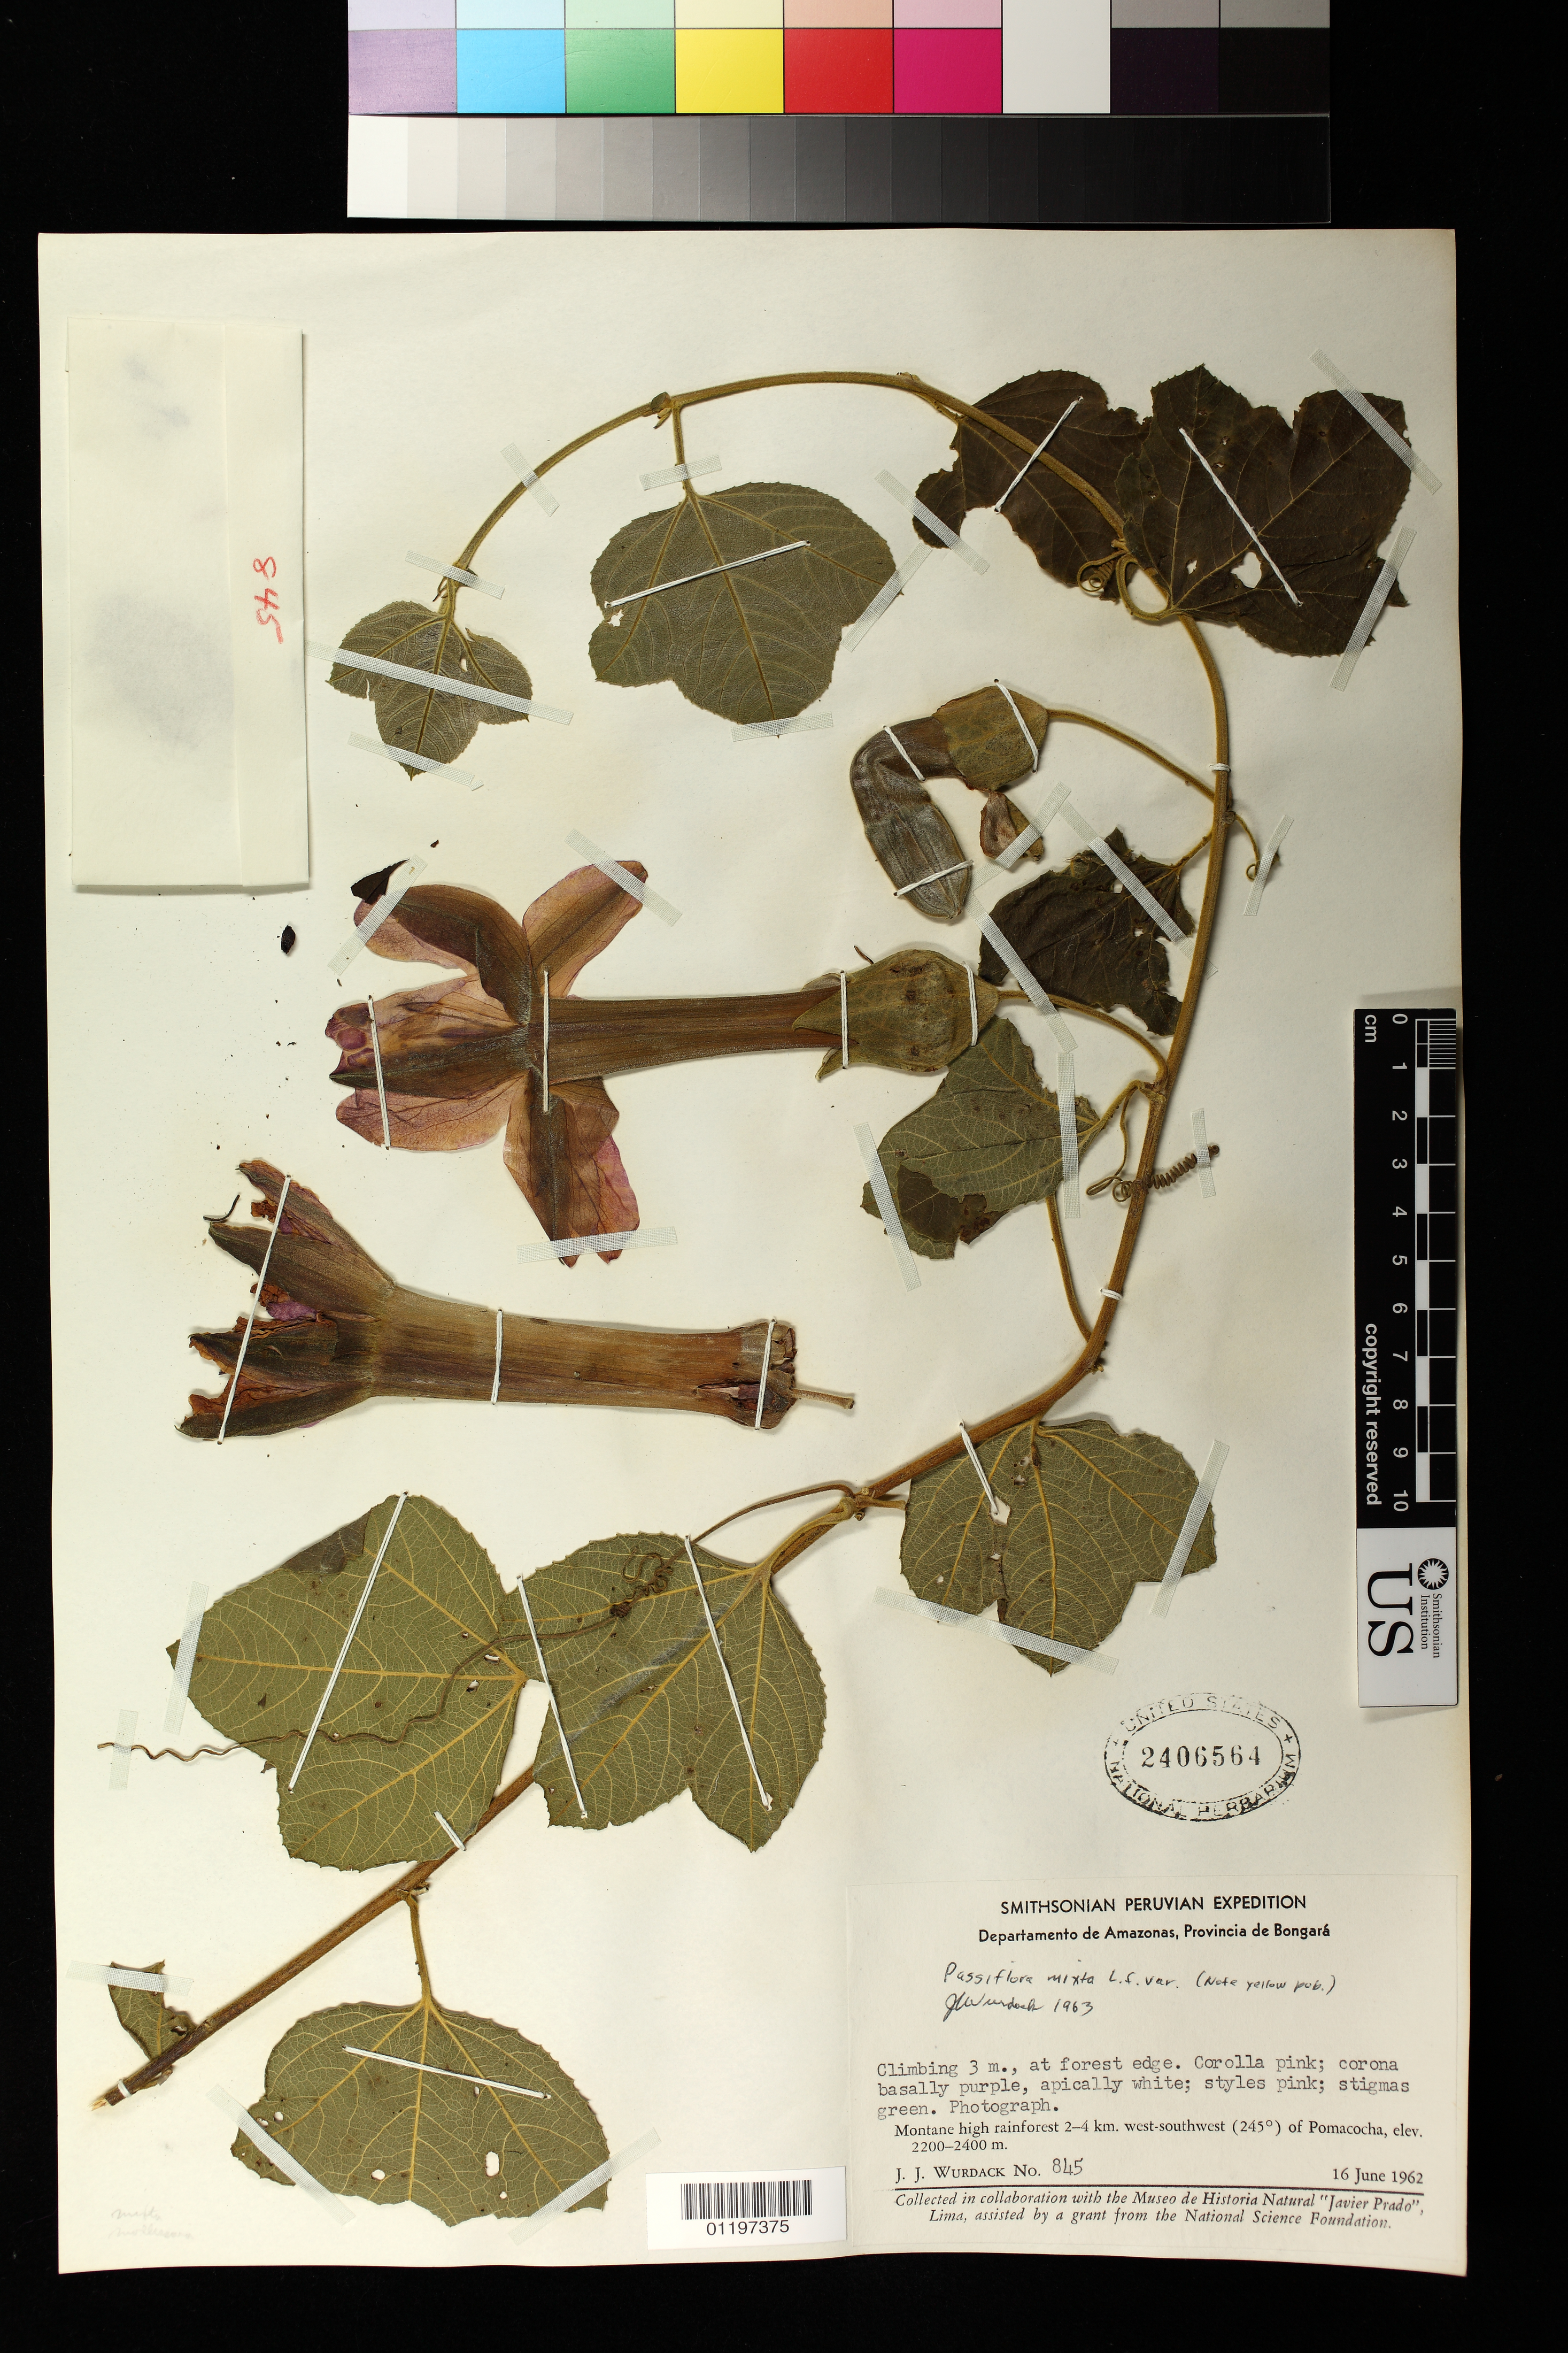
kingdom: Plantae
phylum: Tracheophyta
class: Magnoliopsida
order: Malpighiales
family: Passifloraceae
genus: Passiflora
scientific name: Passiflora mixta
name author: L. f.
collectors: J. J. Wurdack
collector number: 845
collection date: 1962-06-16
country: Peru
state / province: Amazonas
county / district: Bongará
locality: Montane high rainforest 2-4 km. WSW (245°) of Pomacocha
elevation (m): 2200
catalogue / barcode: US 2406564